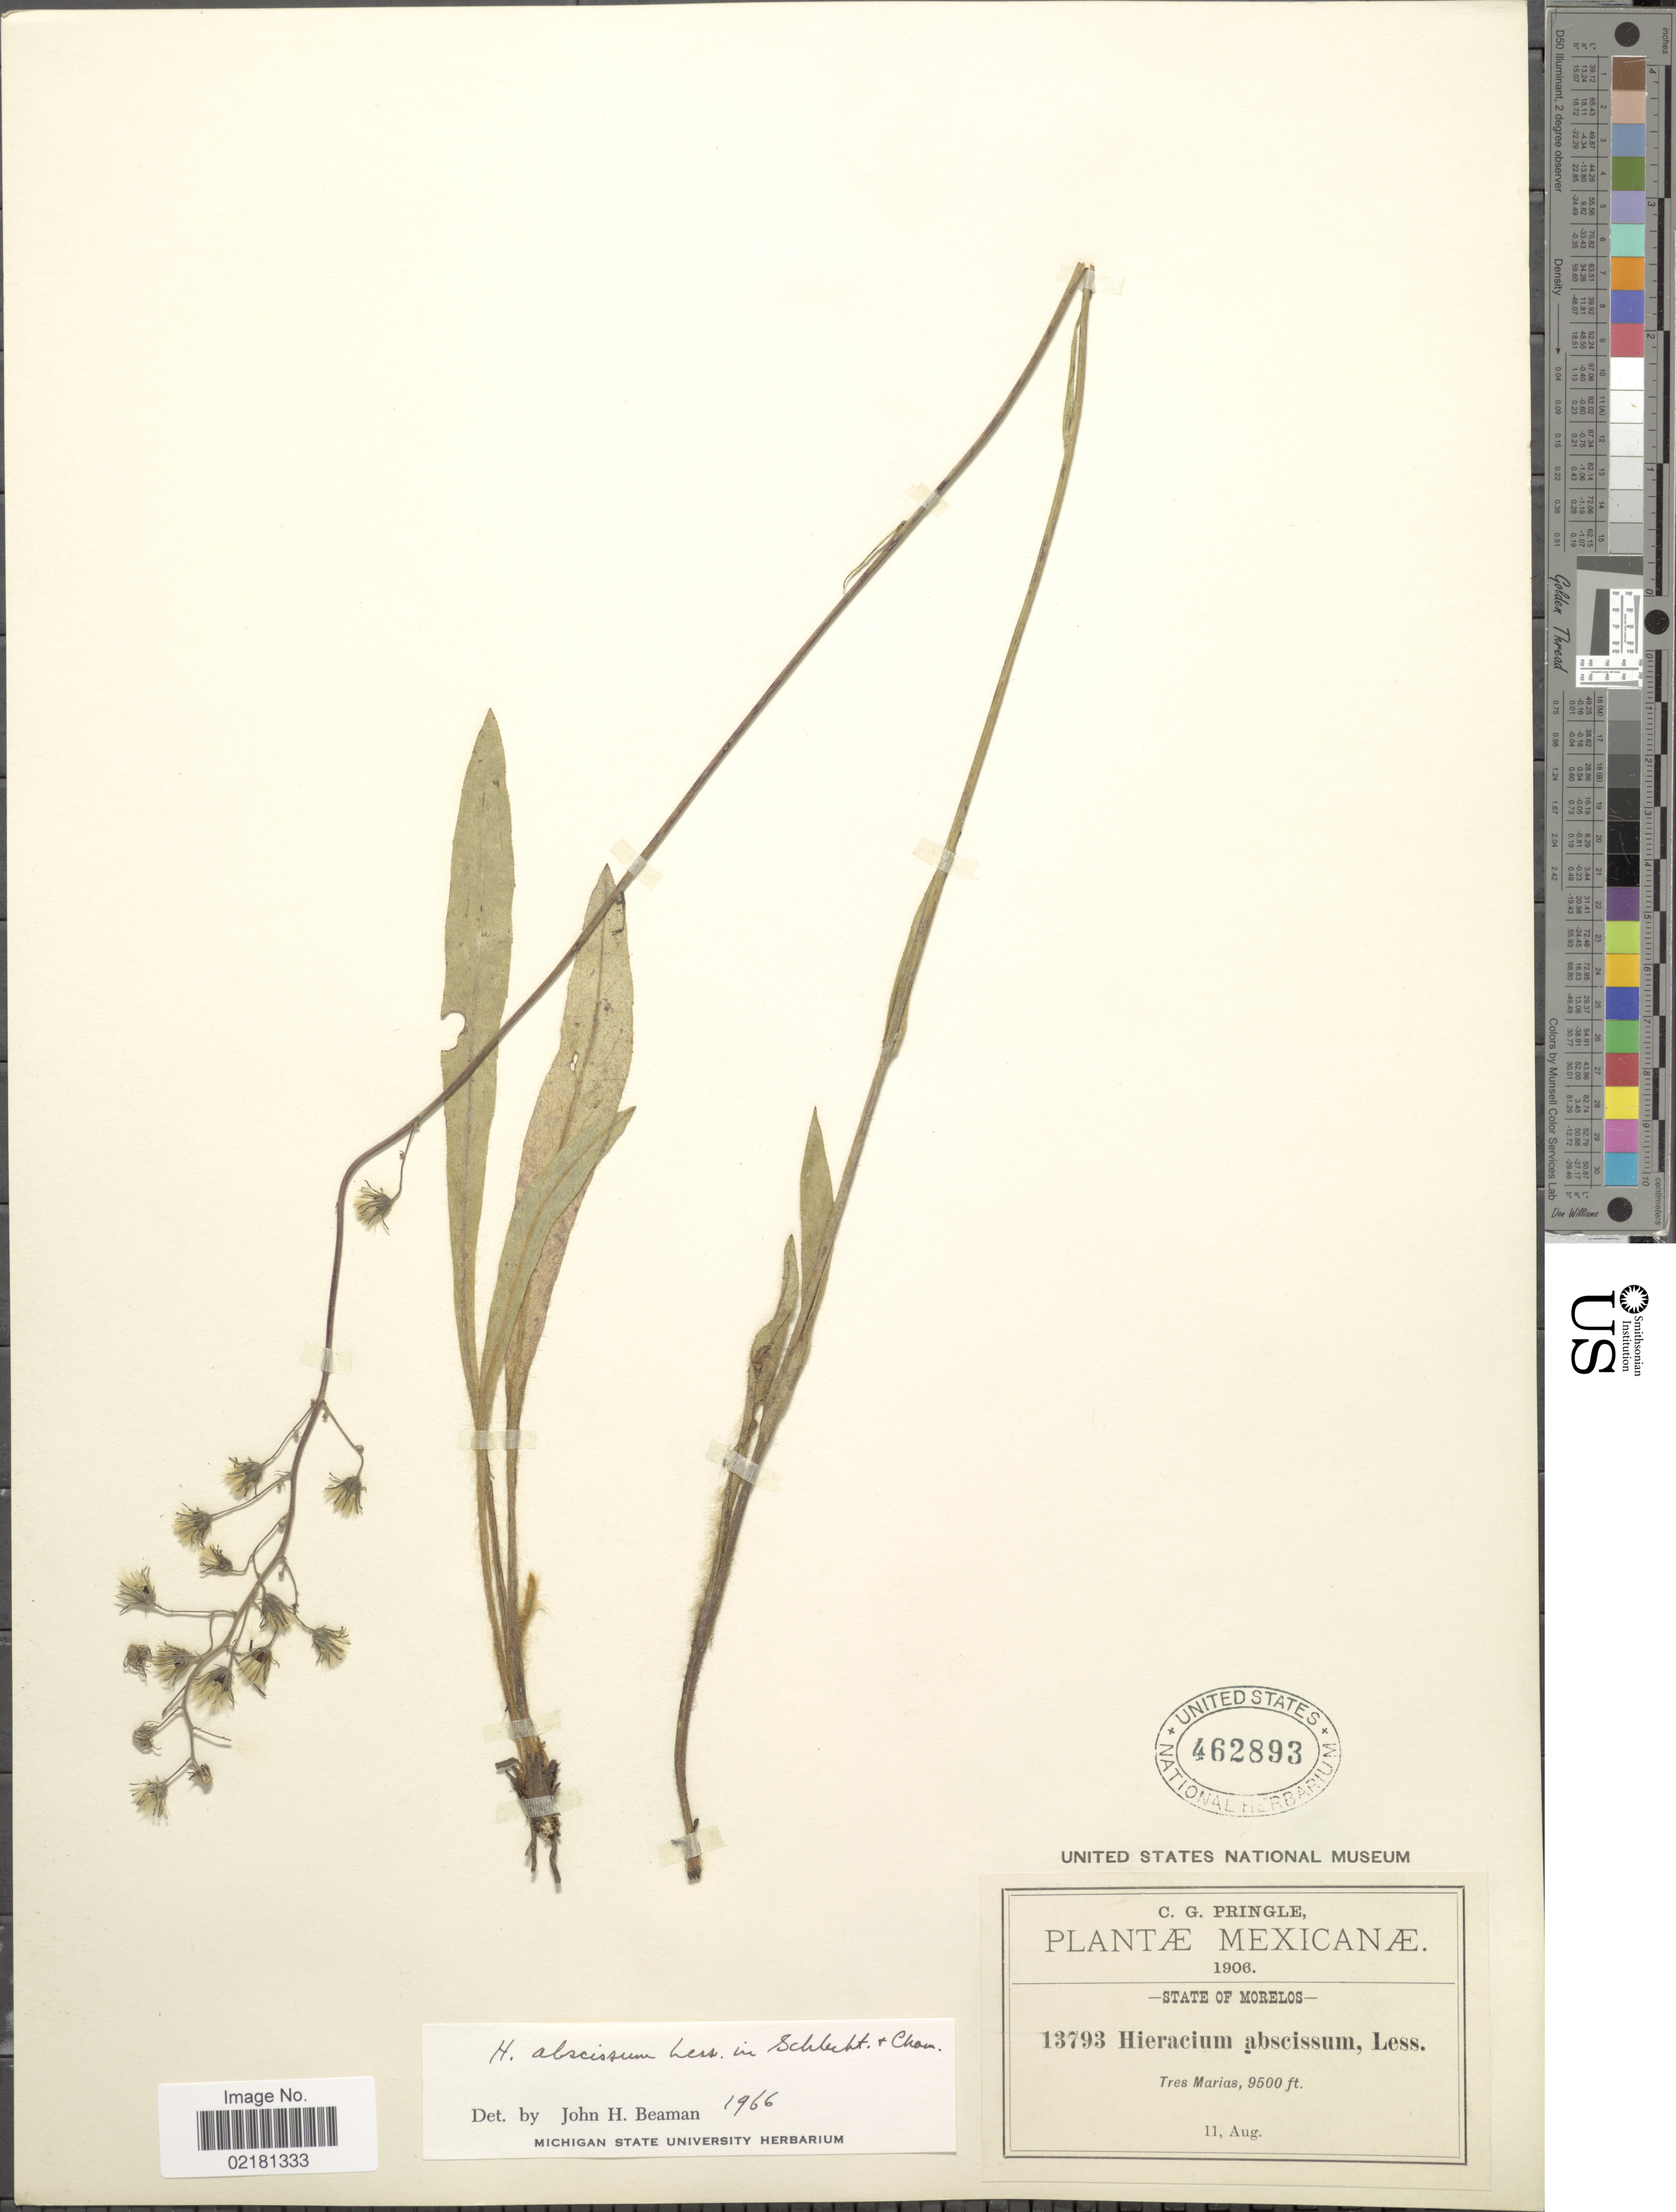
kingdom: Plantae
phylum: Tracheophyta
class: Magnoliopsida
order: Asterales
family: Asteraceae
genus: Hieracium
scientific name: Hieracium abscissum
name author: Less.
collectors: C. G. Pringle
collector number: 13793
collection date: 1906-08-11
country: Mexico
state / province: Morelos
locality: Tres Marias.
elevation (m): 2896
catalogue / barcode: US 462893